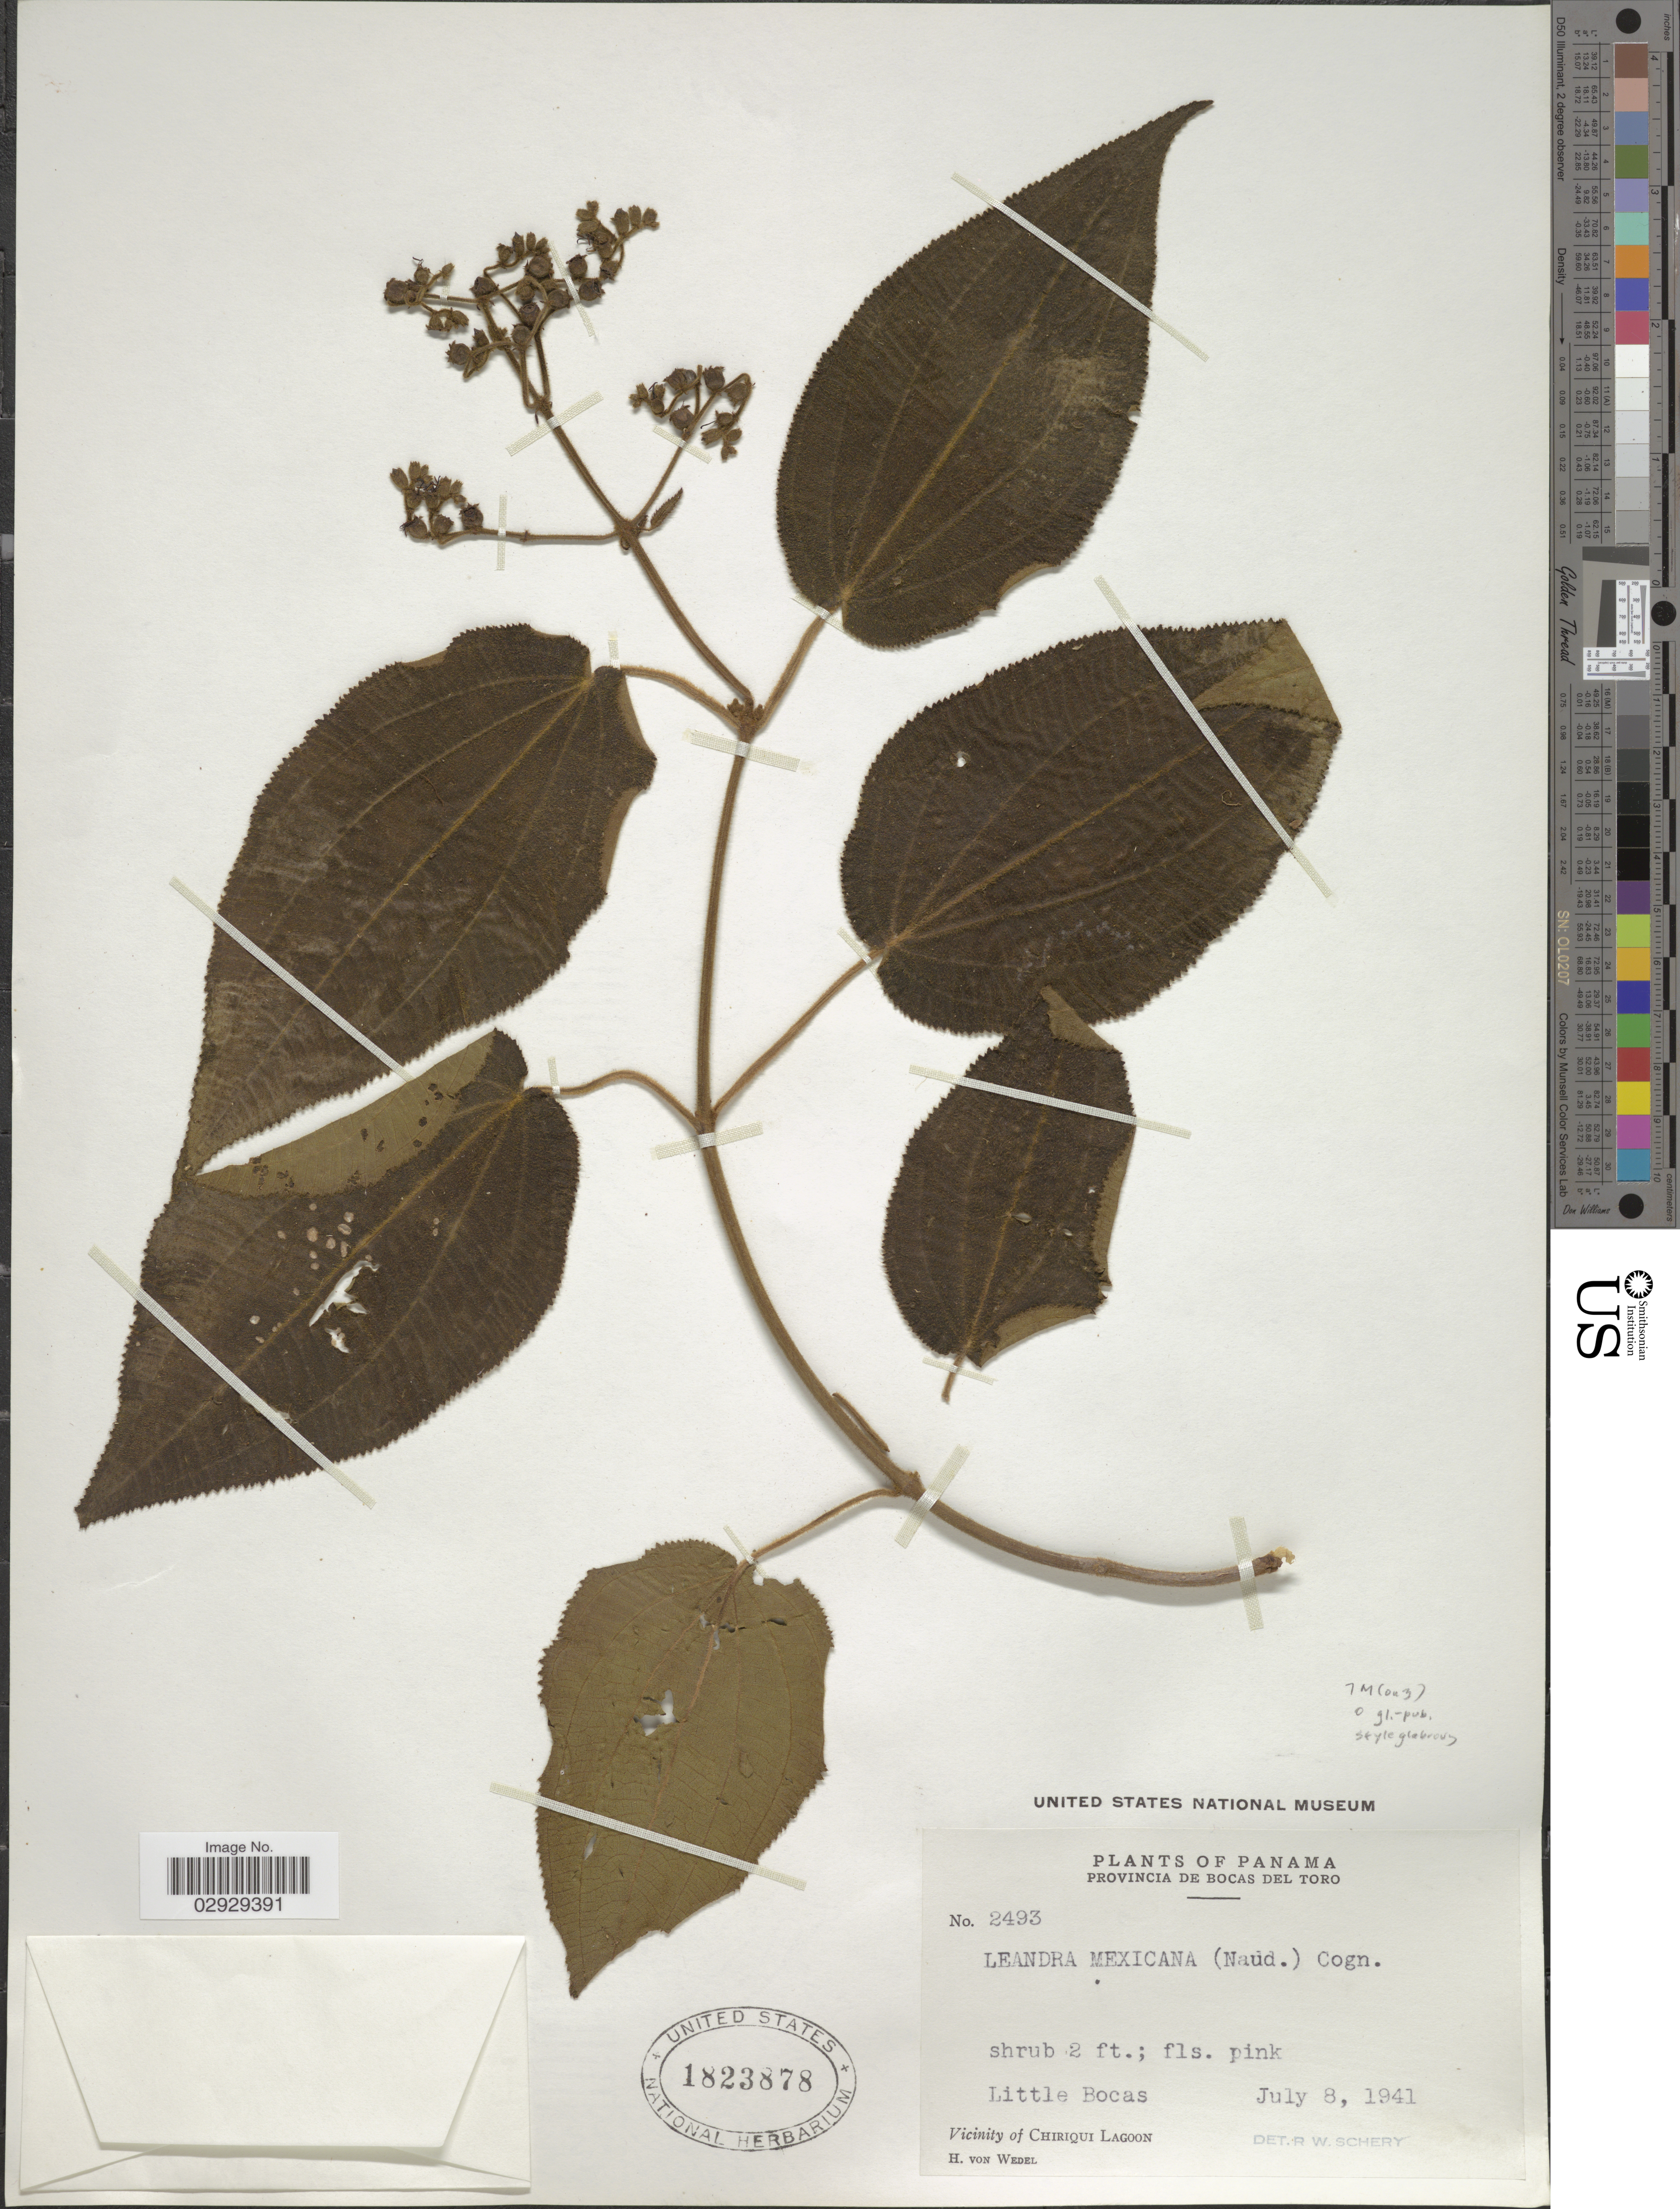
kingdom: Plantae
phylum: Tracheophyta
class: Magnoliopsida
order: Myrtales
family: Melastomataceae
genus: Leandra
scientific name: Leandra mexicana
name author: (Naudin) Cogn.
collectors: H. von Wedel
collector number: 2493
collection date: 1941-07-08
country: Panama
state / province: Bocas del Toro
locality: Little Bocas. Vicinity of Chiriqui Lagoon.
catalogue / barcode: US 1823878